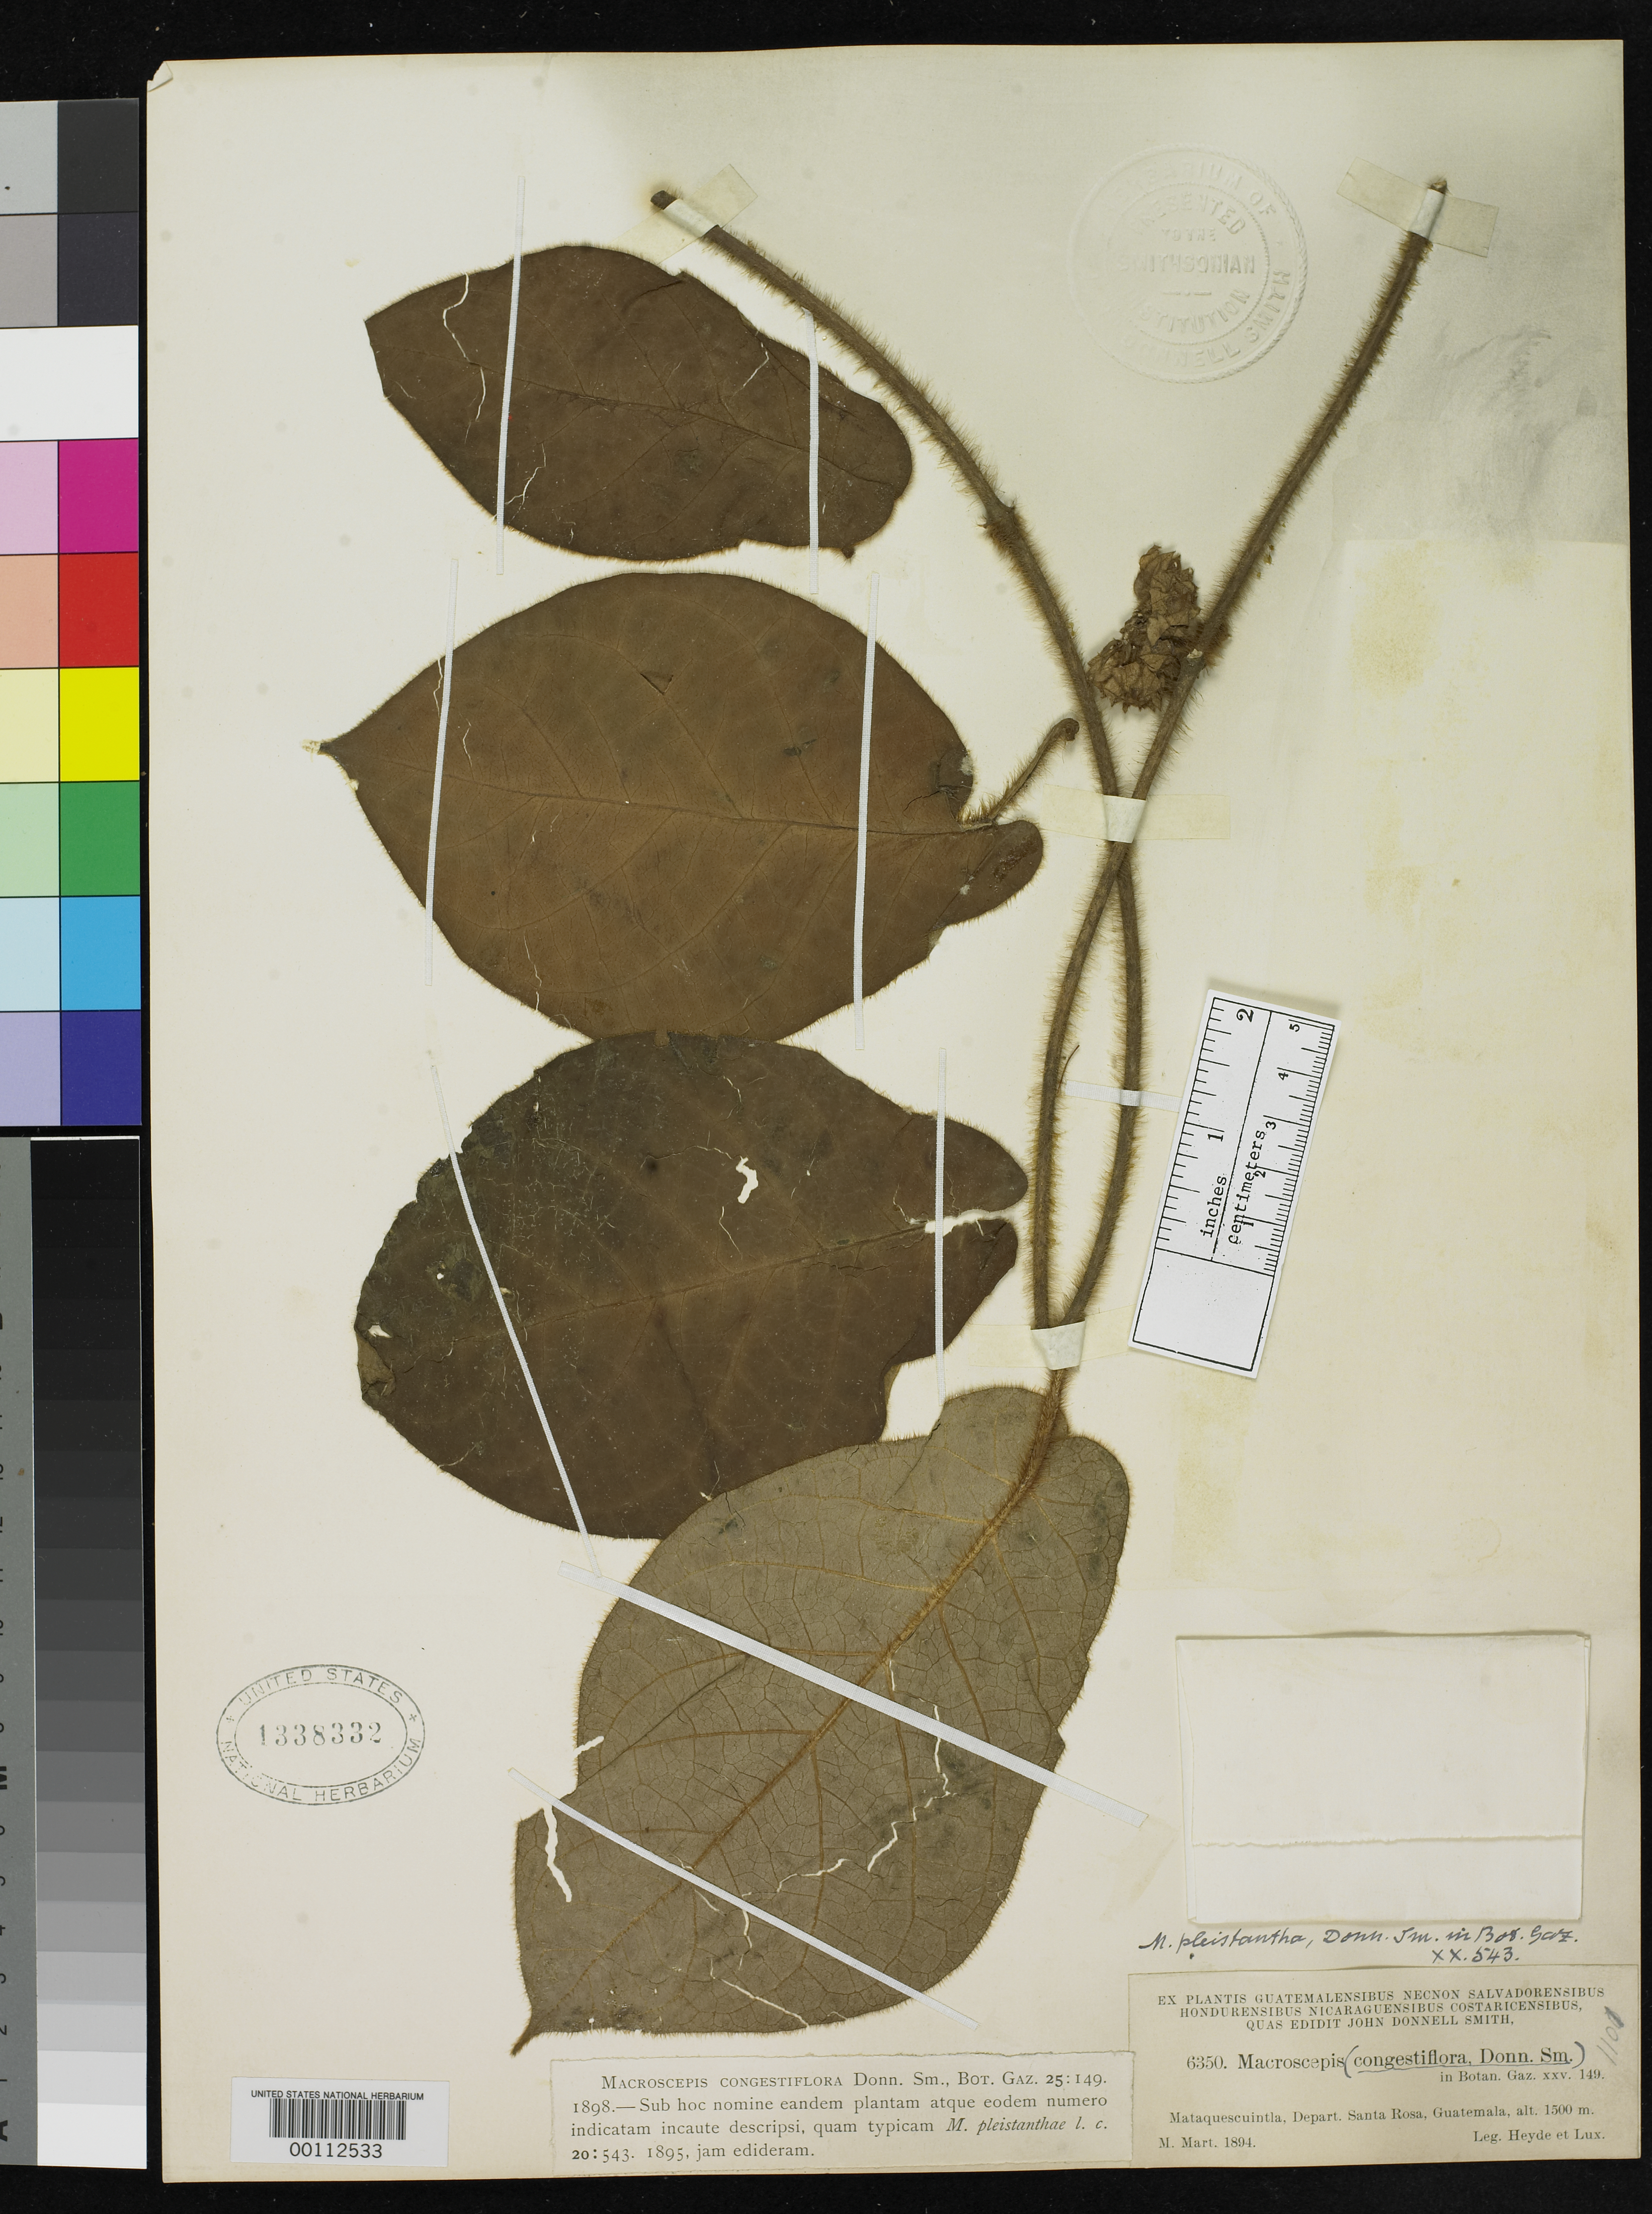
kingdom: Plantae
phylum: Tracheophyta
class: Magnoliopsida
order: Gentianales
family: Apocynaceae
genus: Macroscepis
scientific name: Macroscepis pleistantha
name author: Donn. Sm.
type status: Type Collection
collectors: E. T. Heyde & E. Lux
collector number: J.D.S. 6350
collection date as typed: Mar 1894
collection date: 1894-03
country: Guatemala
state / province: Santa Rosa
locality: La Sierra, near Mataguescuintla.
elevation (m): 1500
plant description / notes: One of two US sheets received from the John Donnell Smith herbarium, neither one obviously the holotype.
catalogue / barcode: US 1338332